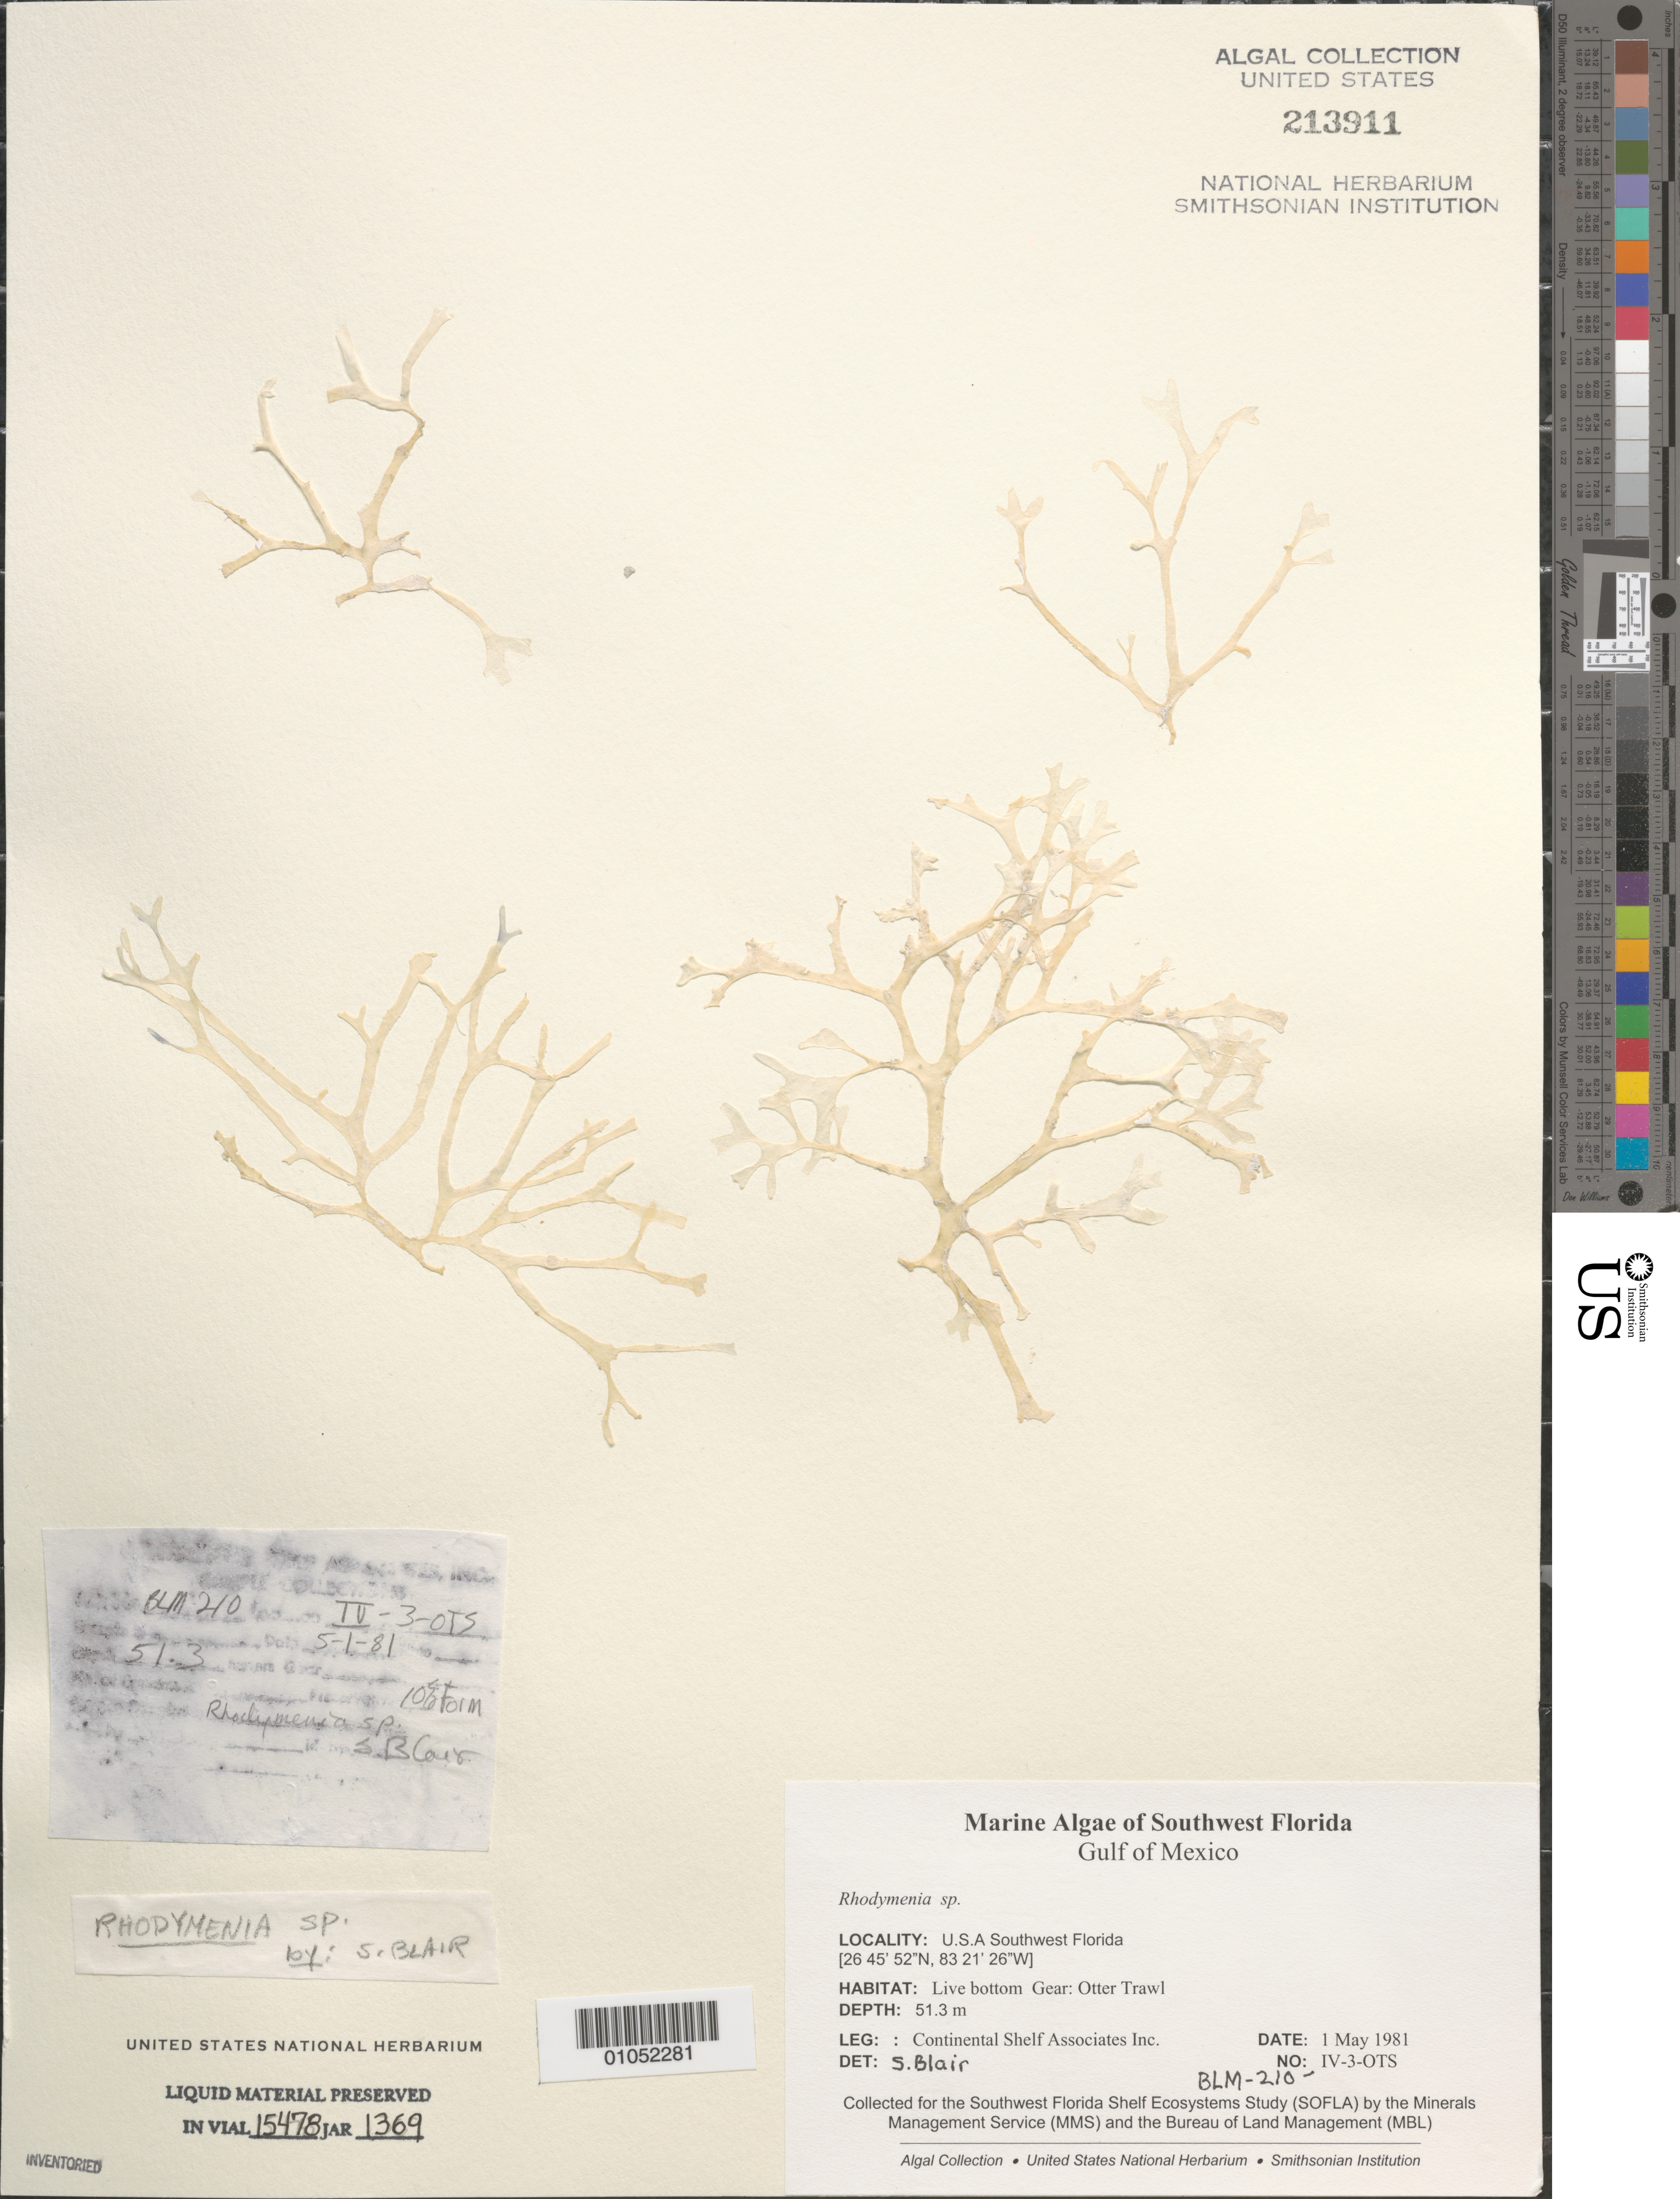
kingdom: Plantae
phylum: Rhodophyta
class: Florideophyceae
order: Rhodymeniales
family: Rhodymeniaceae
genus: Rhodymenia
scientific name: Rhodymenia sp.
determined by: Blair, S. M.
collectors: Continental Shelf Associates for the MMS/BLM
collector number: BLM-210-IV-3-OTS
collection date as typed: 01 May 1981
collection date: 1981-05-01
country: United States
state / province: Florida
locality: Gulf of Mexico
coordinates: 26 45'52"N, 83 21'26"W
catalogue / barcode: US 213911